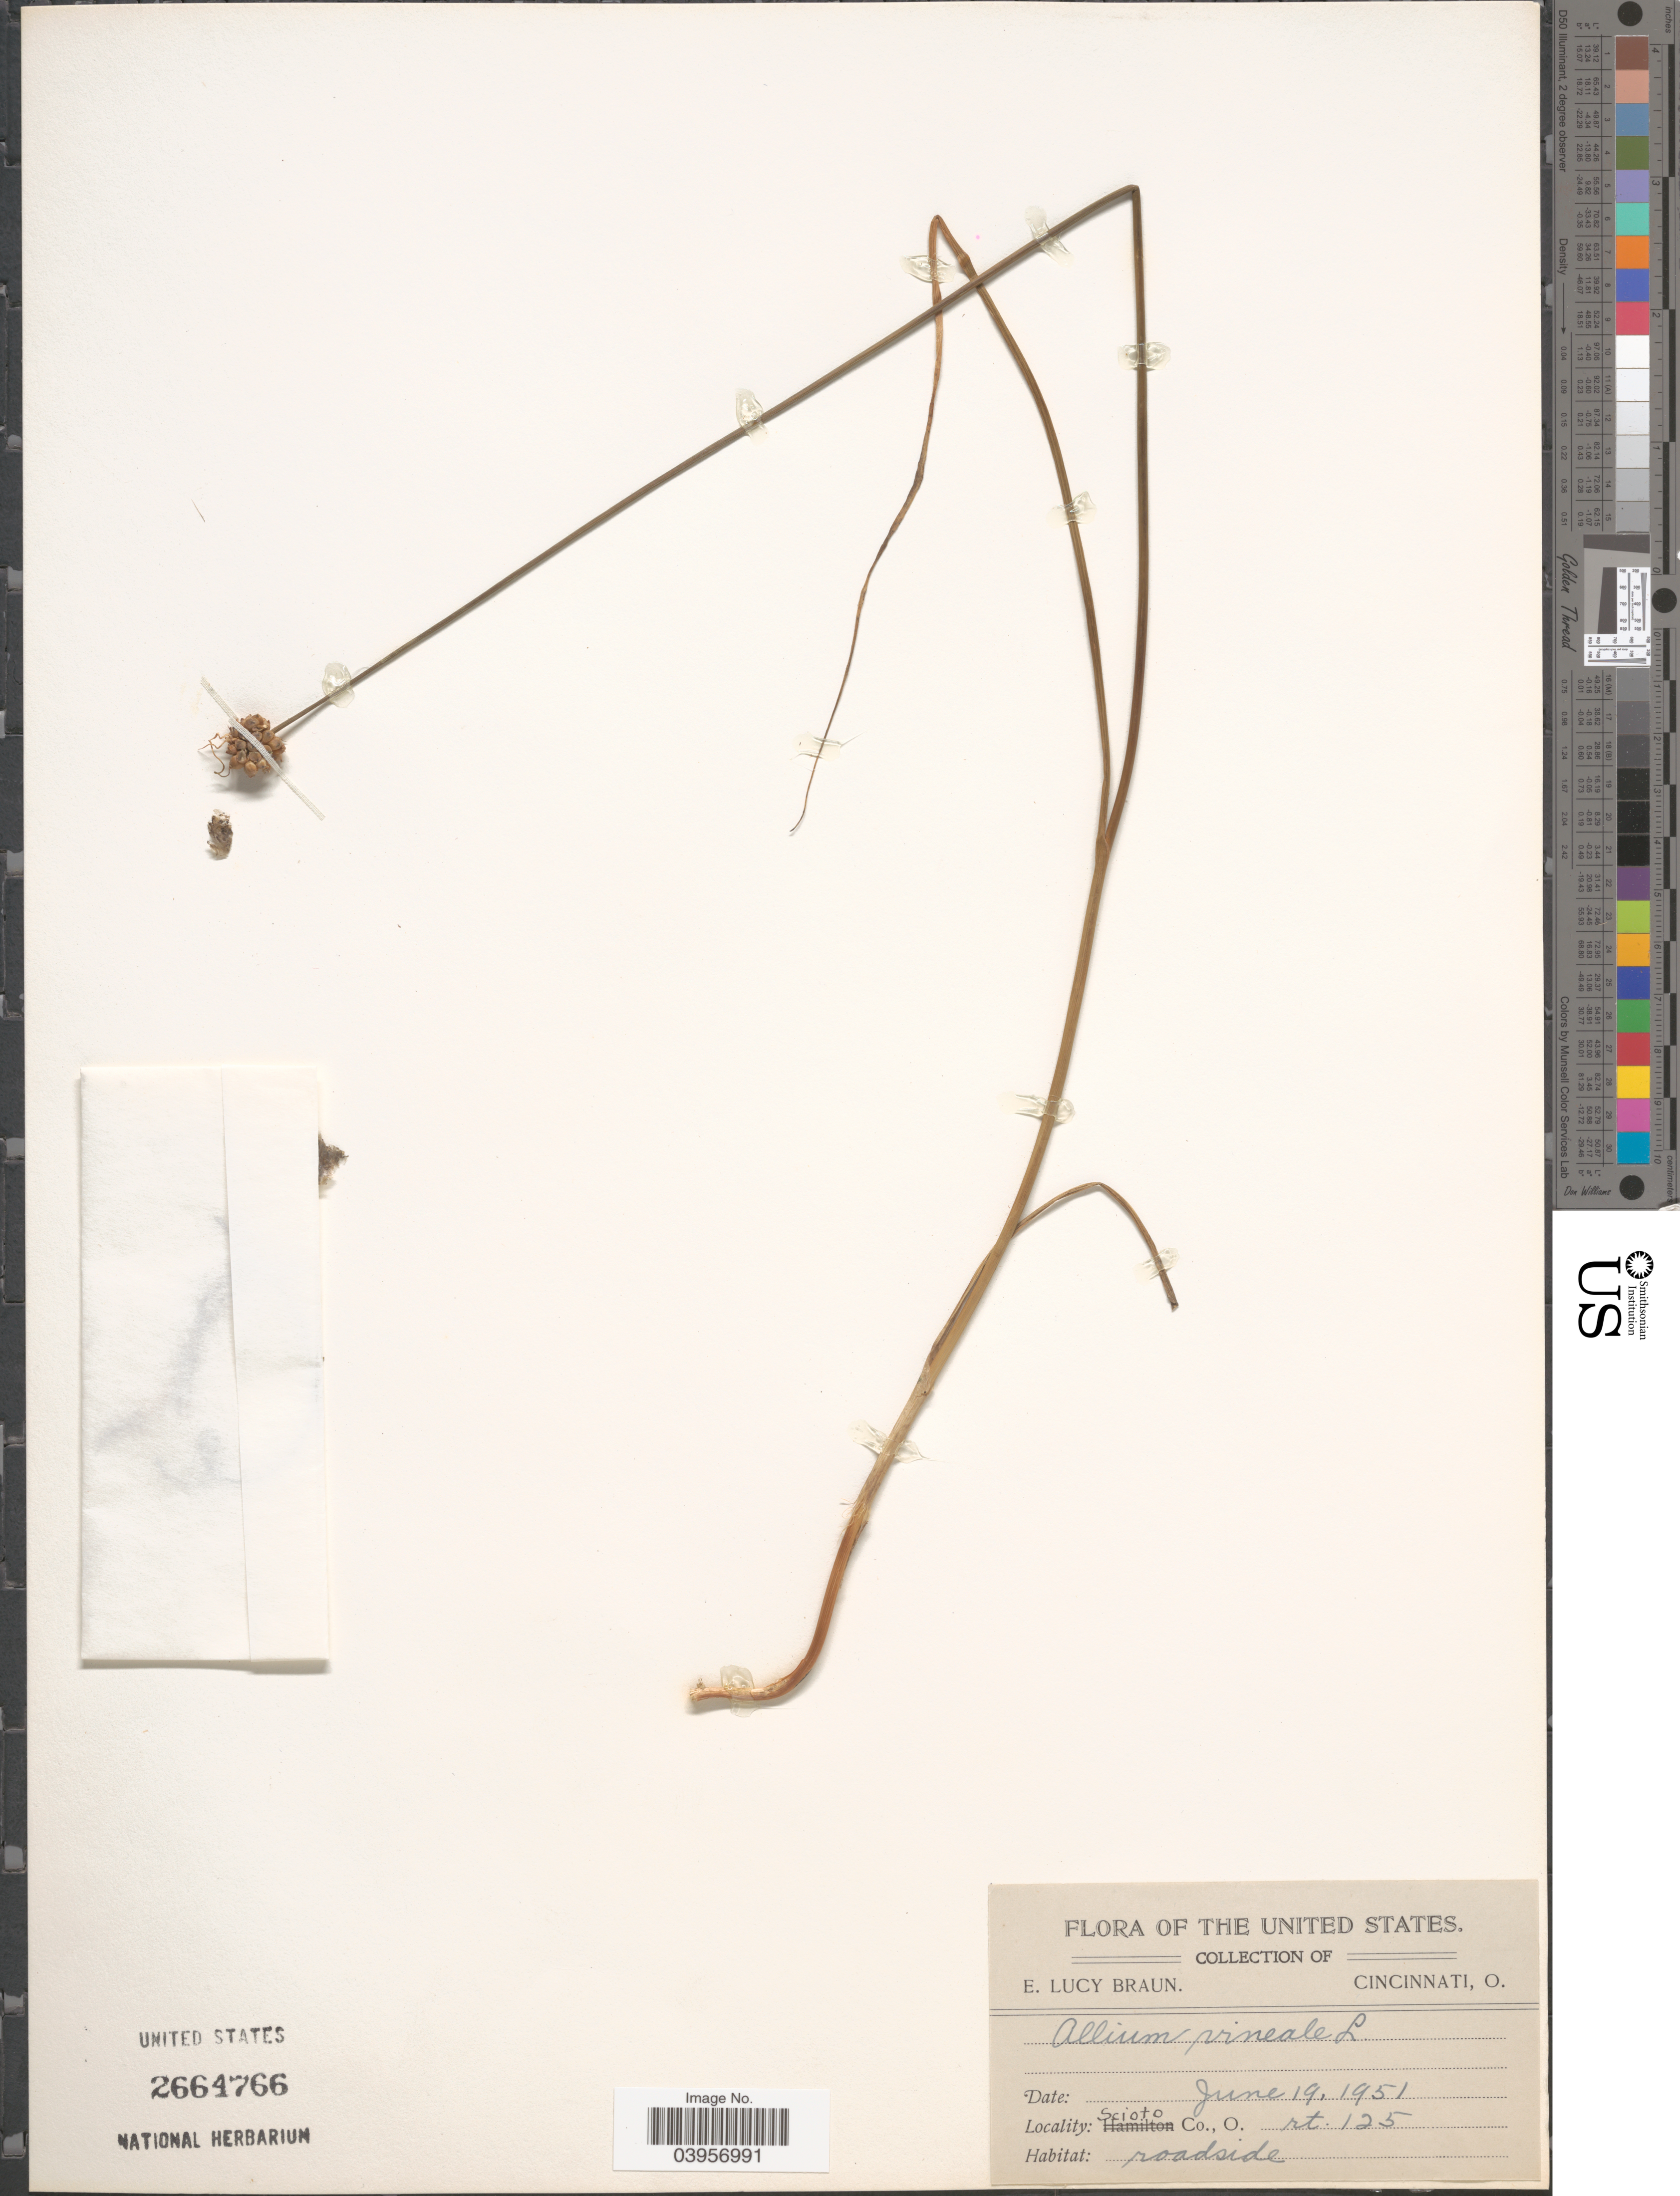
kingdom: Plantae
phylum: Tracheophyta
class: Liliopsida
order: Asparagales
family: Amaryllidaceae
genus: Allium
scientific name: Allium vineale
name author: L.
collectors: E. L. Braun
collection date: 1951-06-19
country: United States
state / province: Ohio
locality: Scioto Co. rt. 125.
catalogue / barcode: US 2664766